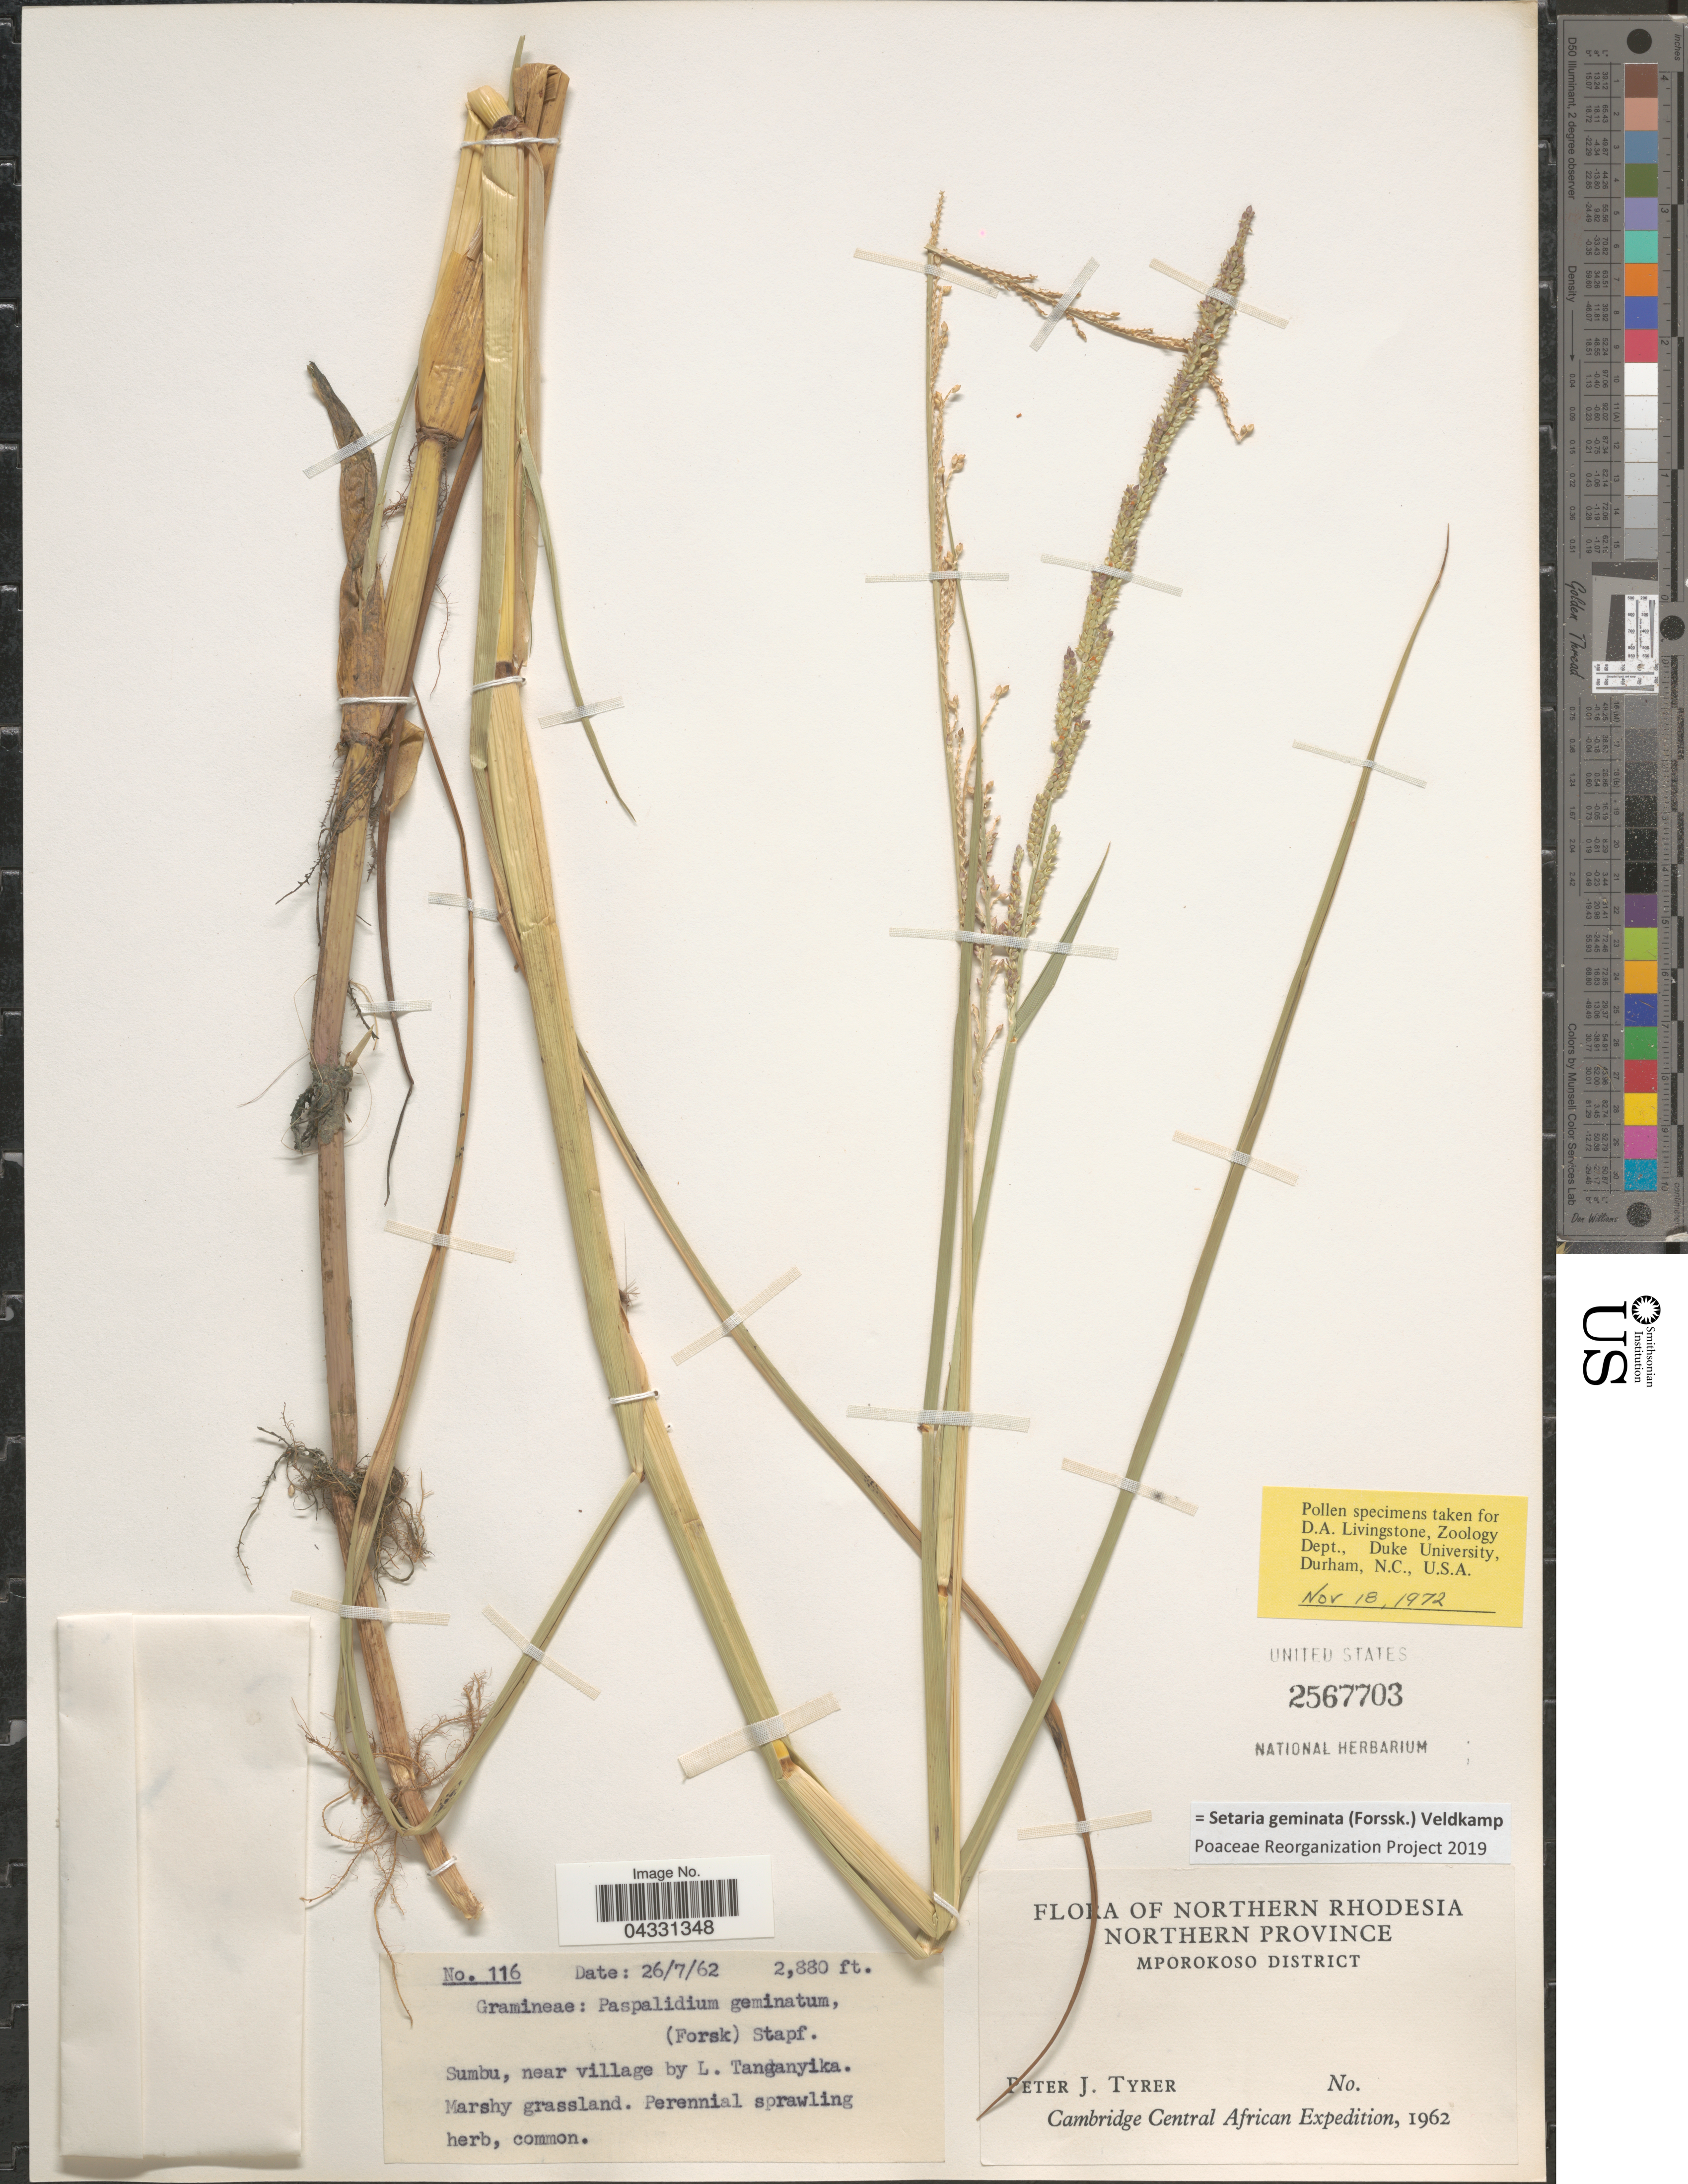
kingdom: Plantae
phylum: Tracheophyta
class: Liliopsida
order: Poales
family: Poaceae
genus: Setaria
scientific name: Setaria geminata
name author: (Forssk.) Veldkamp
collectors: P. Tyrer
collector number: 116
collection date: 1962-07-26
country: Zambia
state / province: Northern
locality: Sumbu, near village by L. Tanganyika. Northern Rhodesia. Mporokoso District. Cambridge Central African Expedition, 1962.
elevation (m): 878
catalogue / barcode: US 2567703